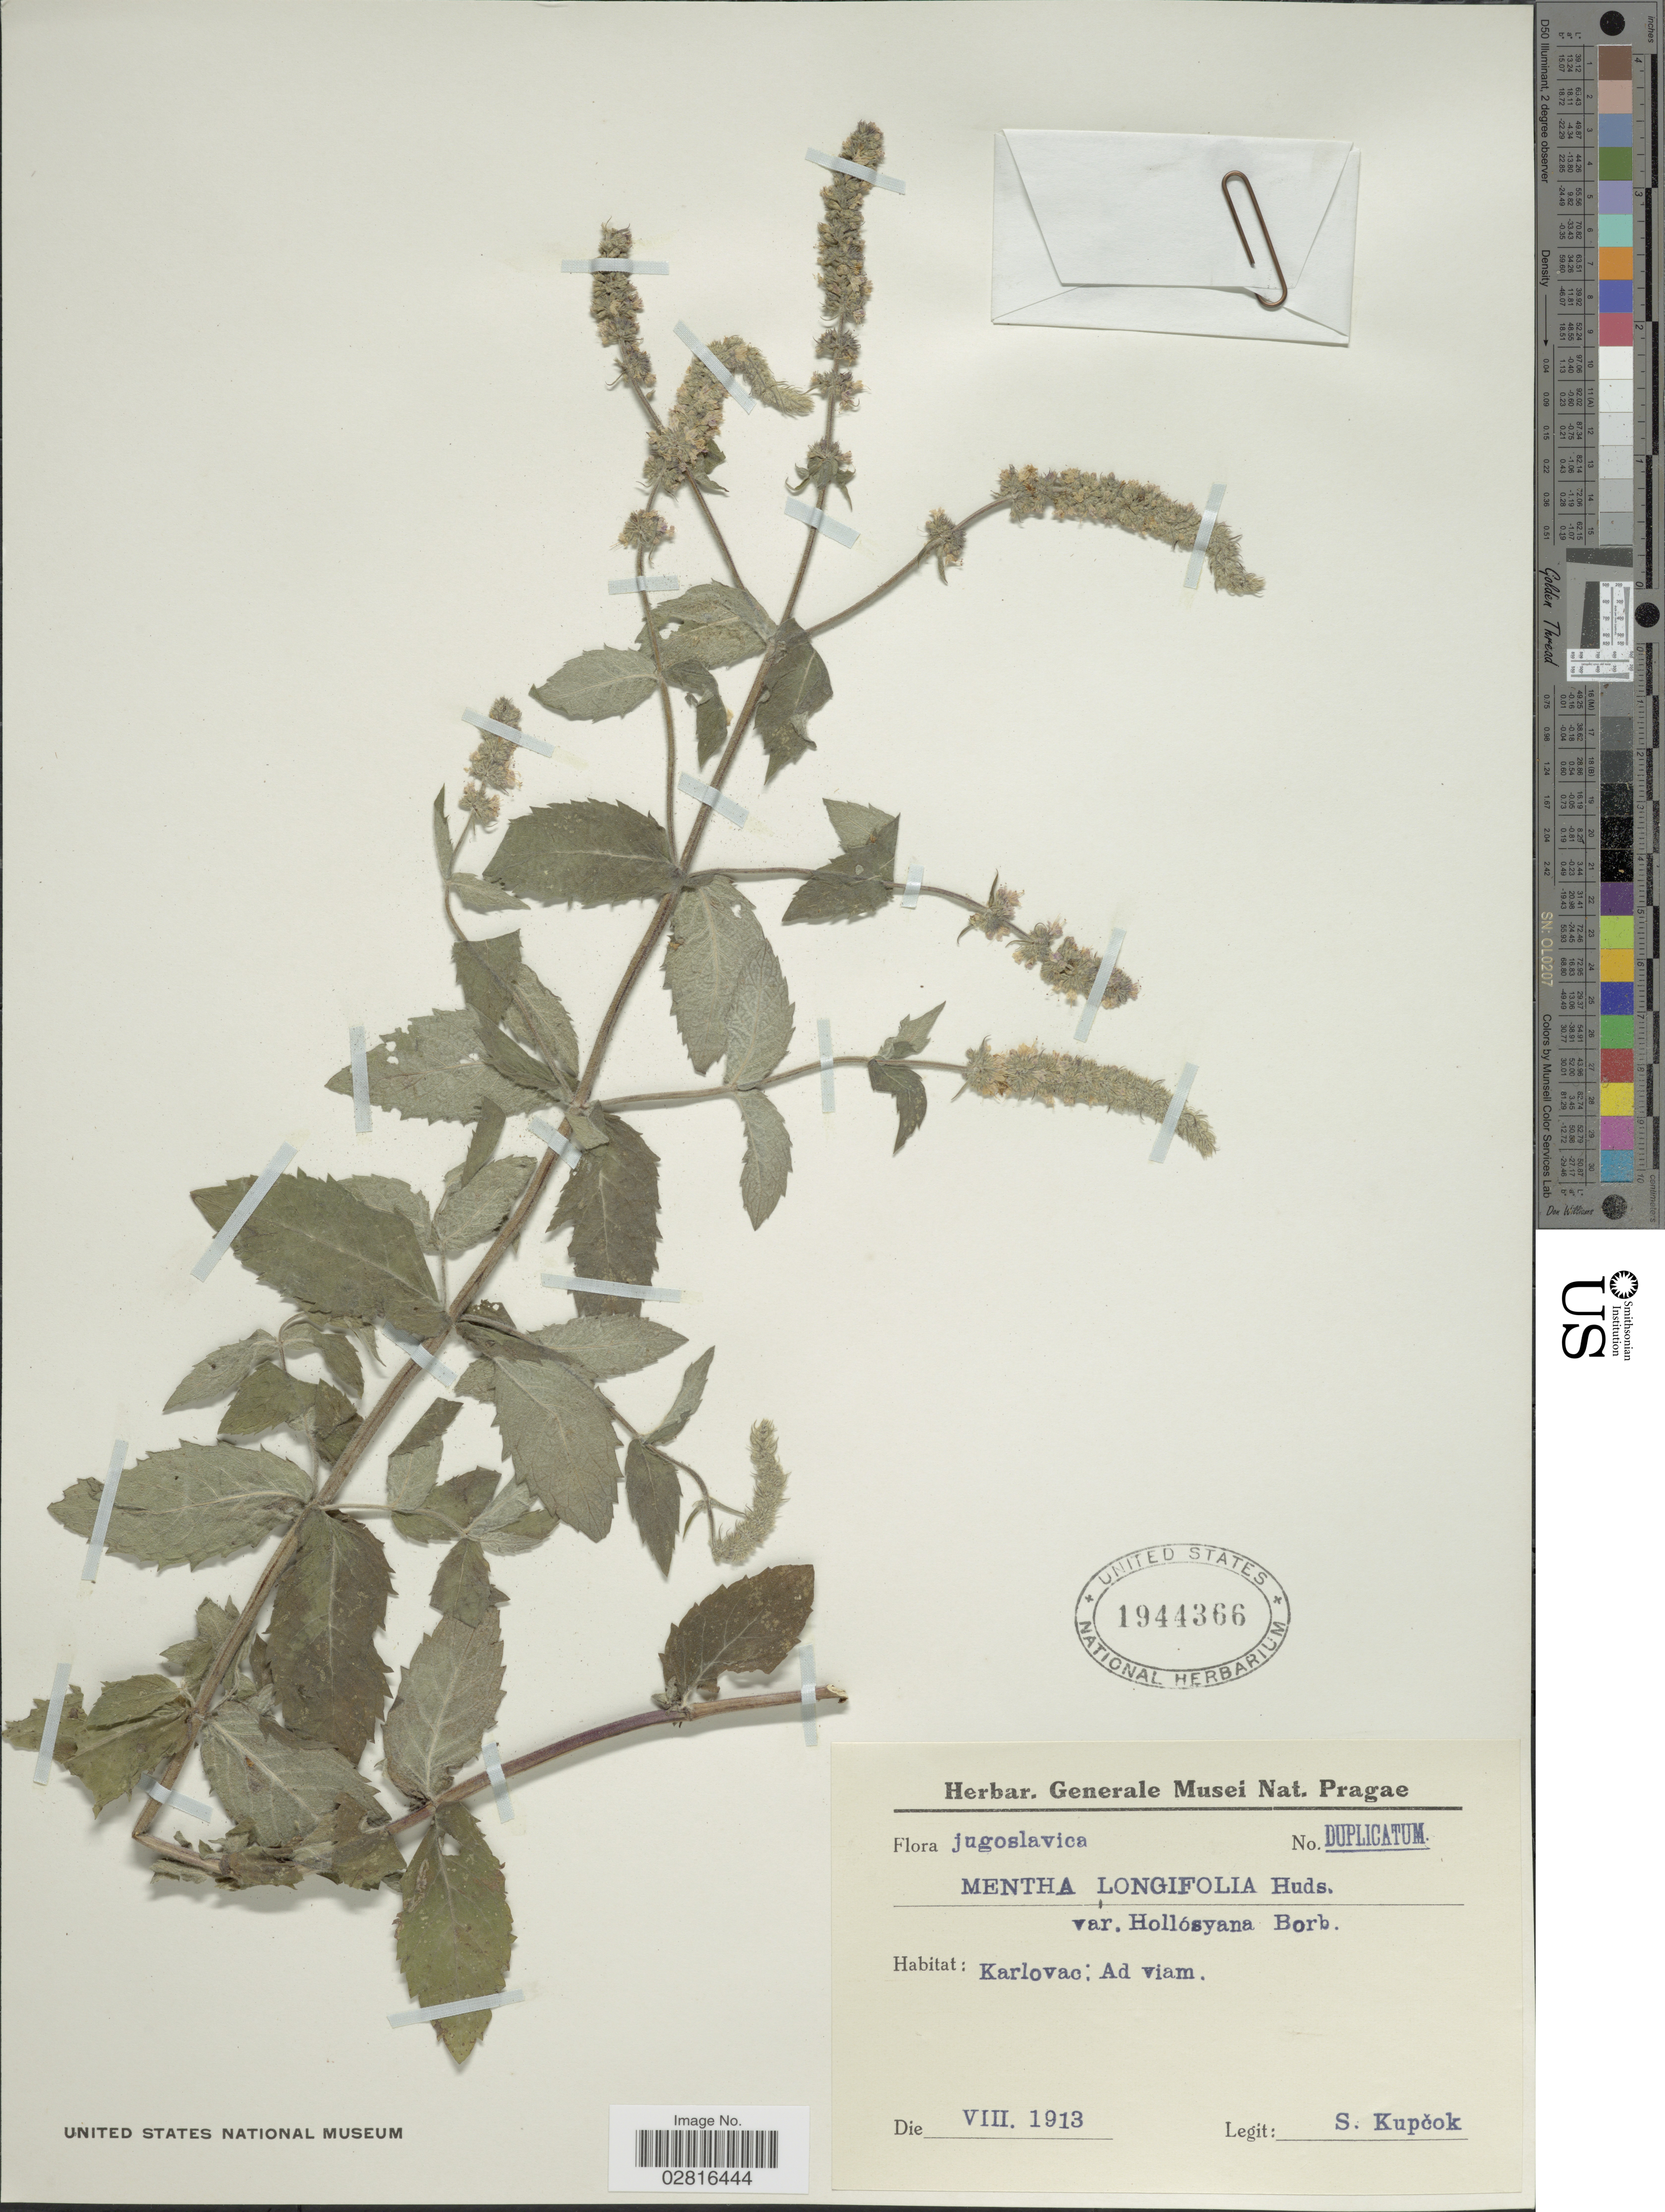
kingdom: Plantae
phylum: Tracheophyta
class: Magnoliopsida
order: Lamiales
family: Lamiaceae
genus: Mentha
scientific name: Mentha longifolia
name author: (L.) L.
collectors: S. Kupcok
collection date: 1913-08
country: Croatia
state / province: Karlovac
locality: Jugoslavica. Ad viam.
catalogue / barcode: US 1944366